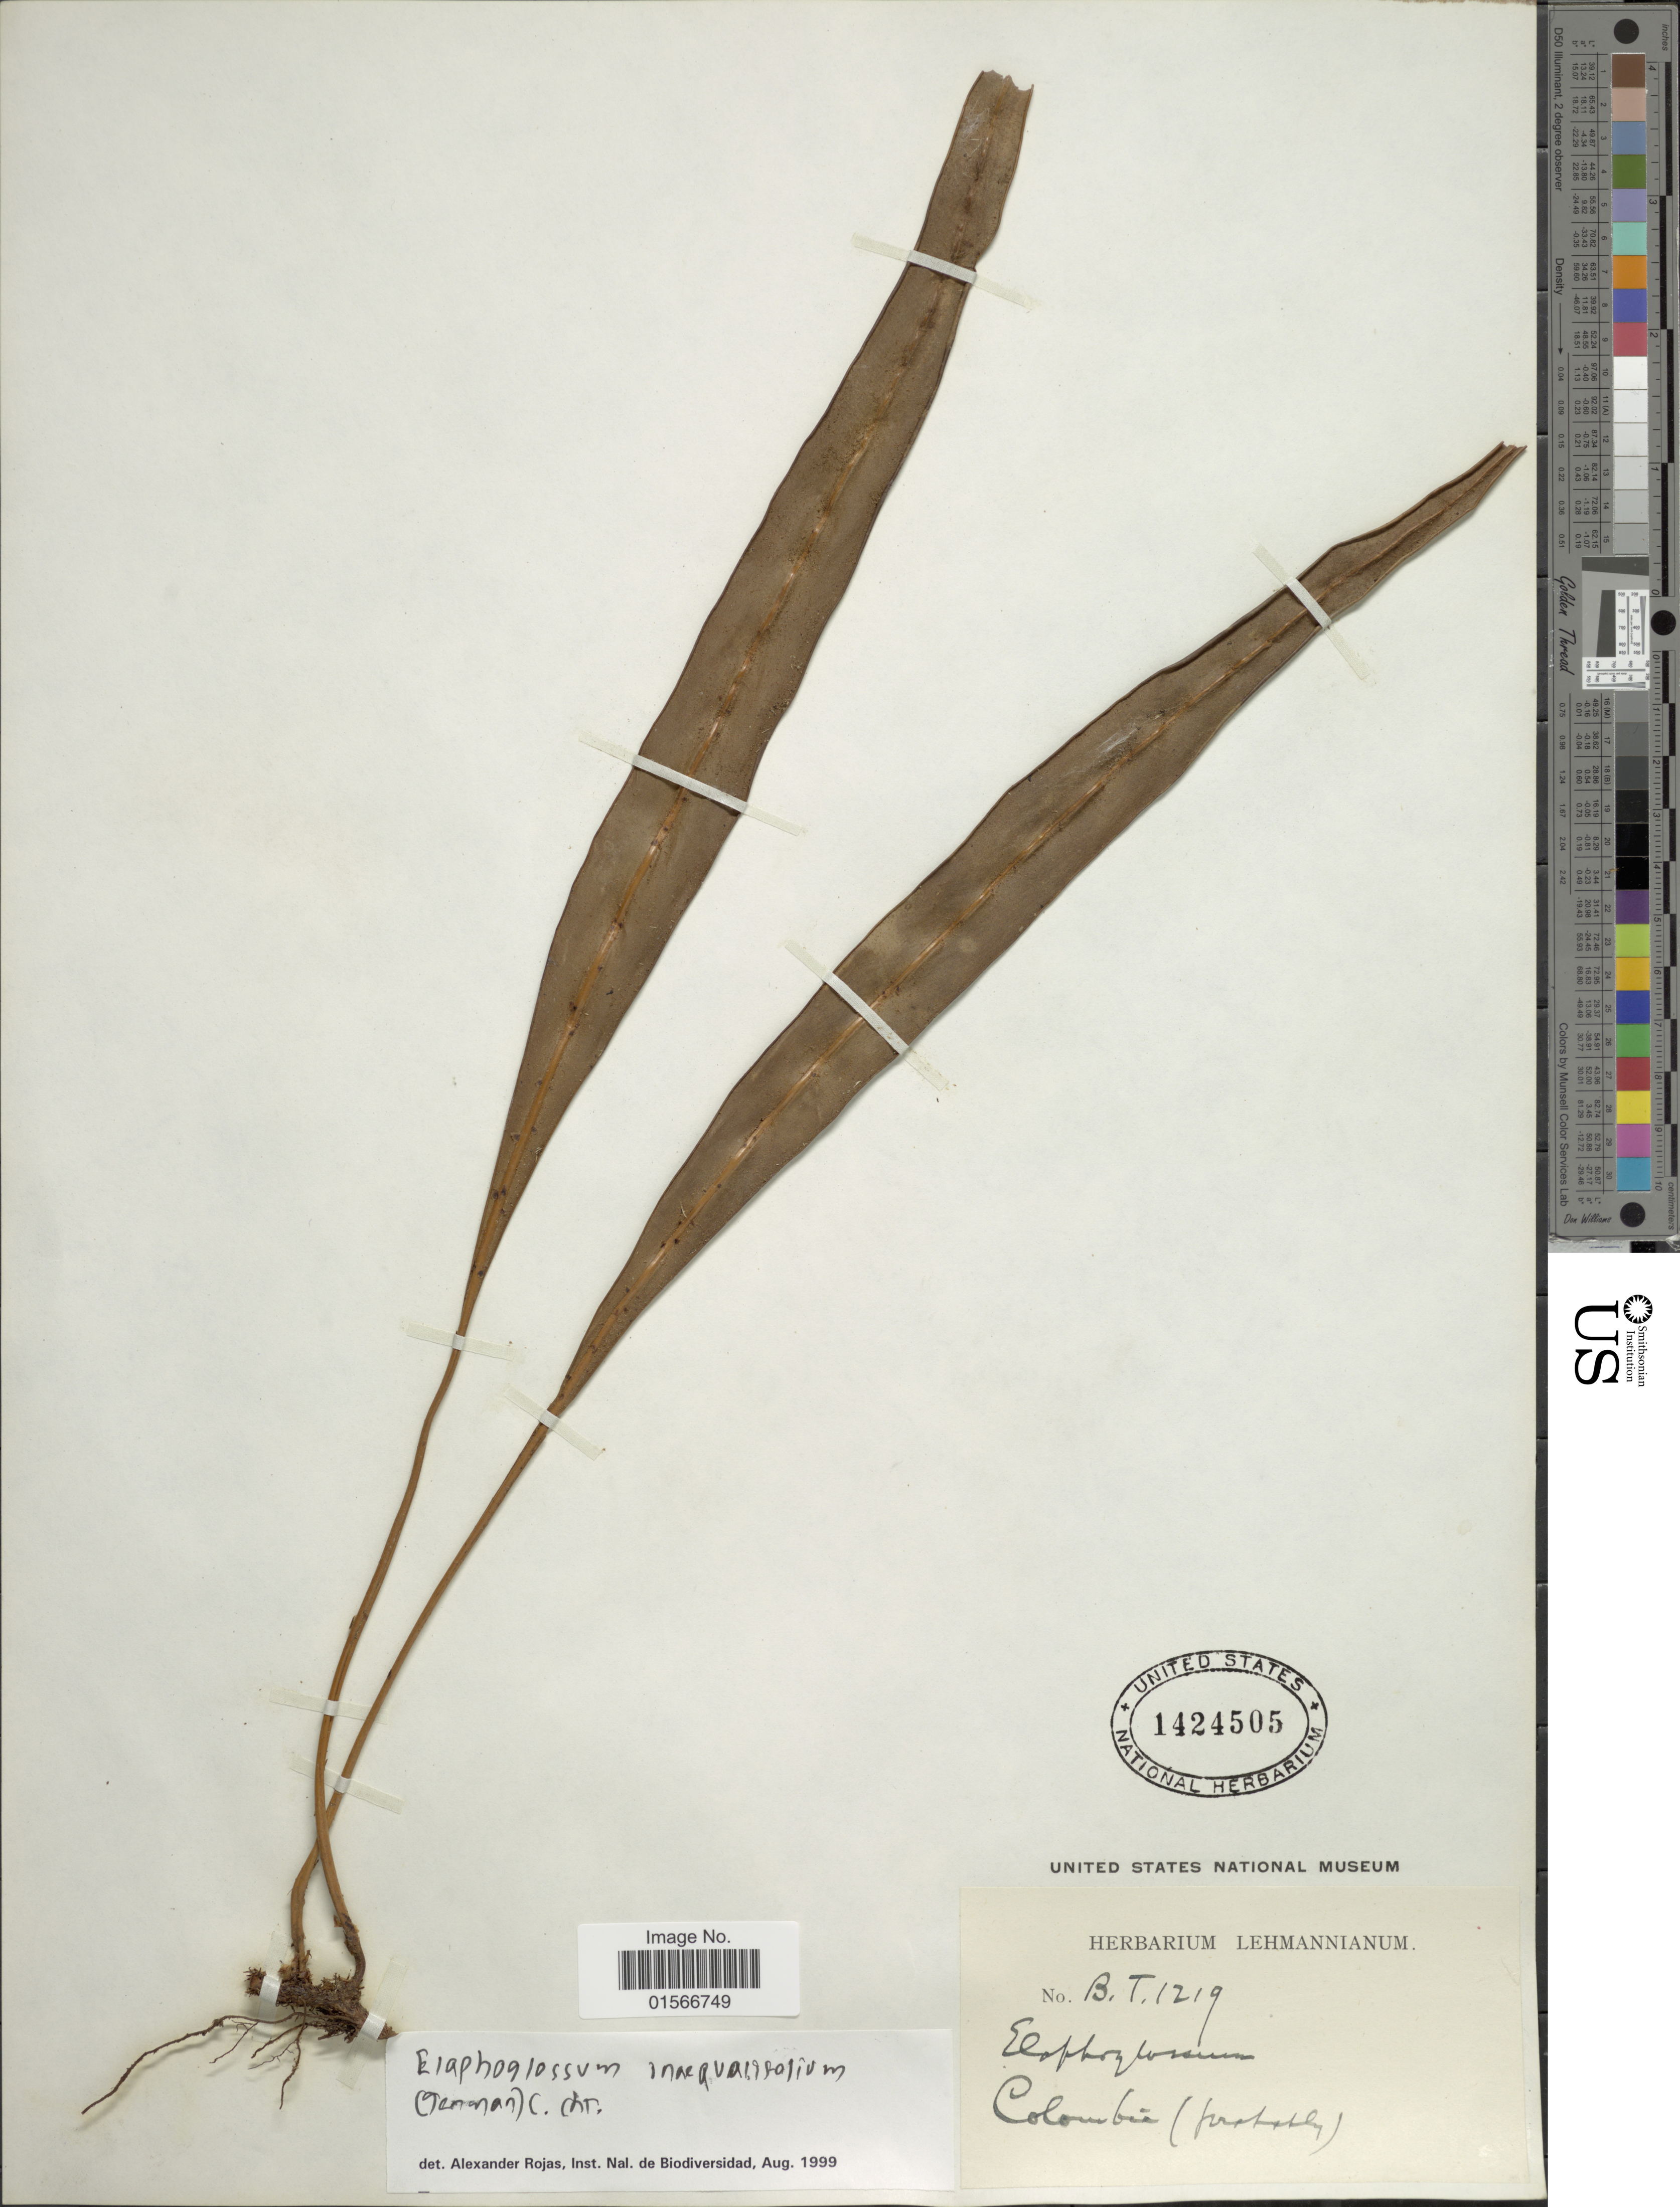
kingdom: Plantae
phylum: Tracheophyta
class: Polypodiopsida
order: Polypodiales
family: Dryopteridaceae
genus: Elaphoglossum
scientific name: Elaphoglossum inaequalifolium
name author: (Jenman) C. Chr.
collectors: ex herb. Lehmannianum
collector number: B.T. 1219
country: Colombia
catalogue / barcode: US 1424505